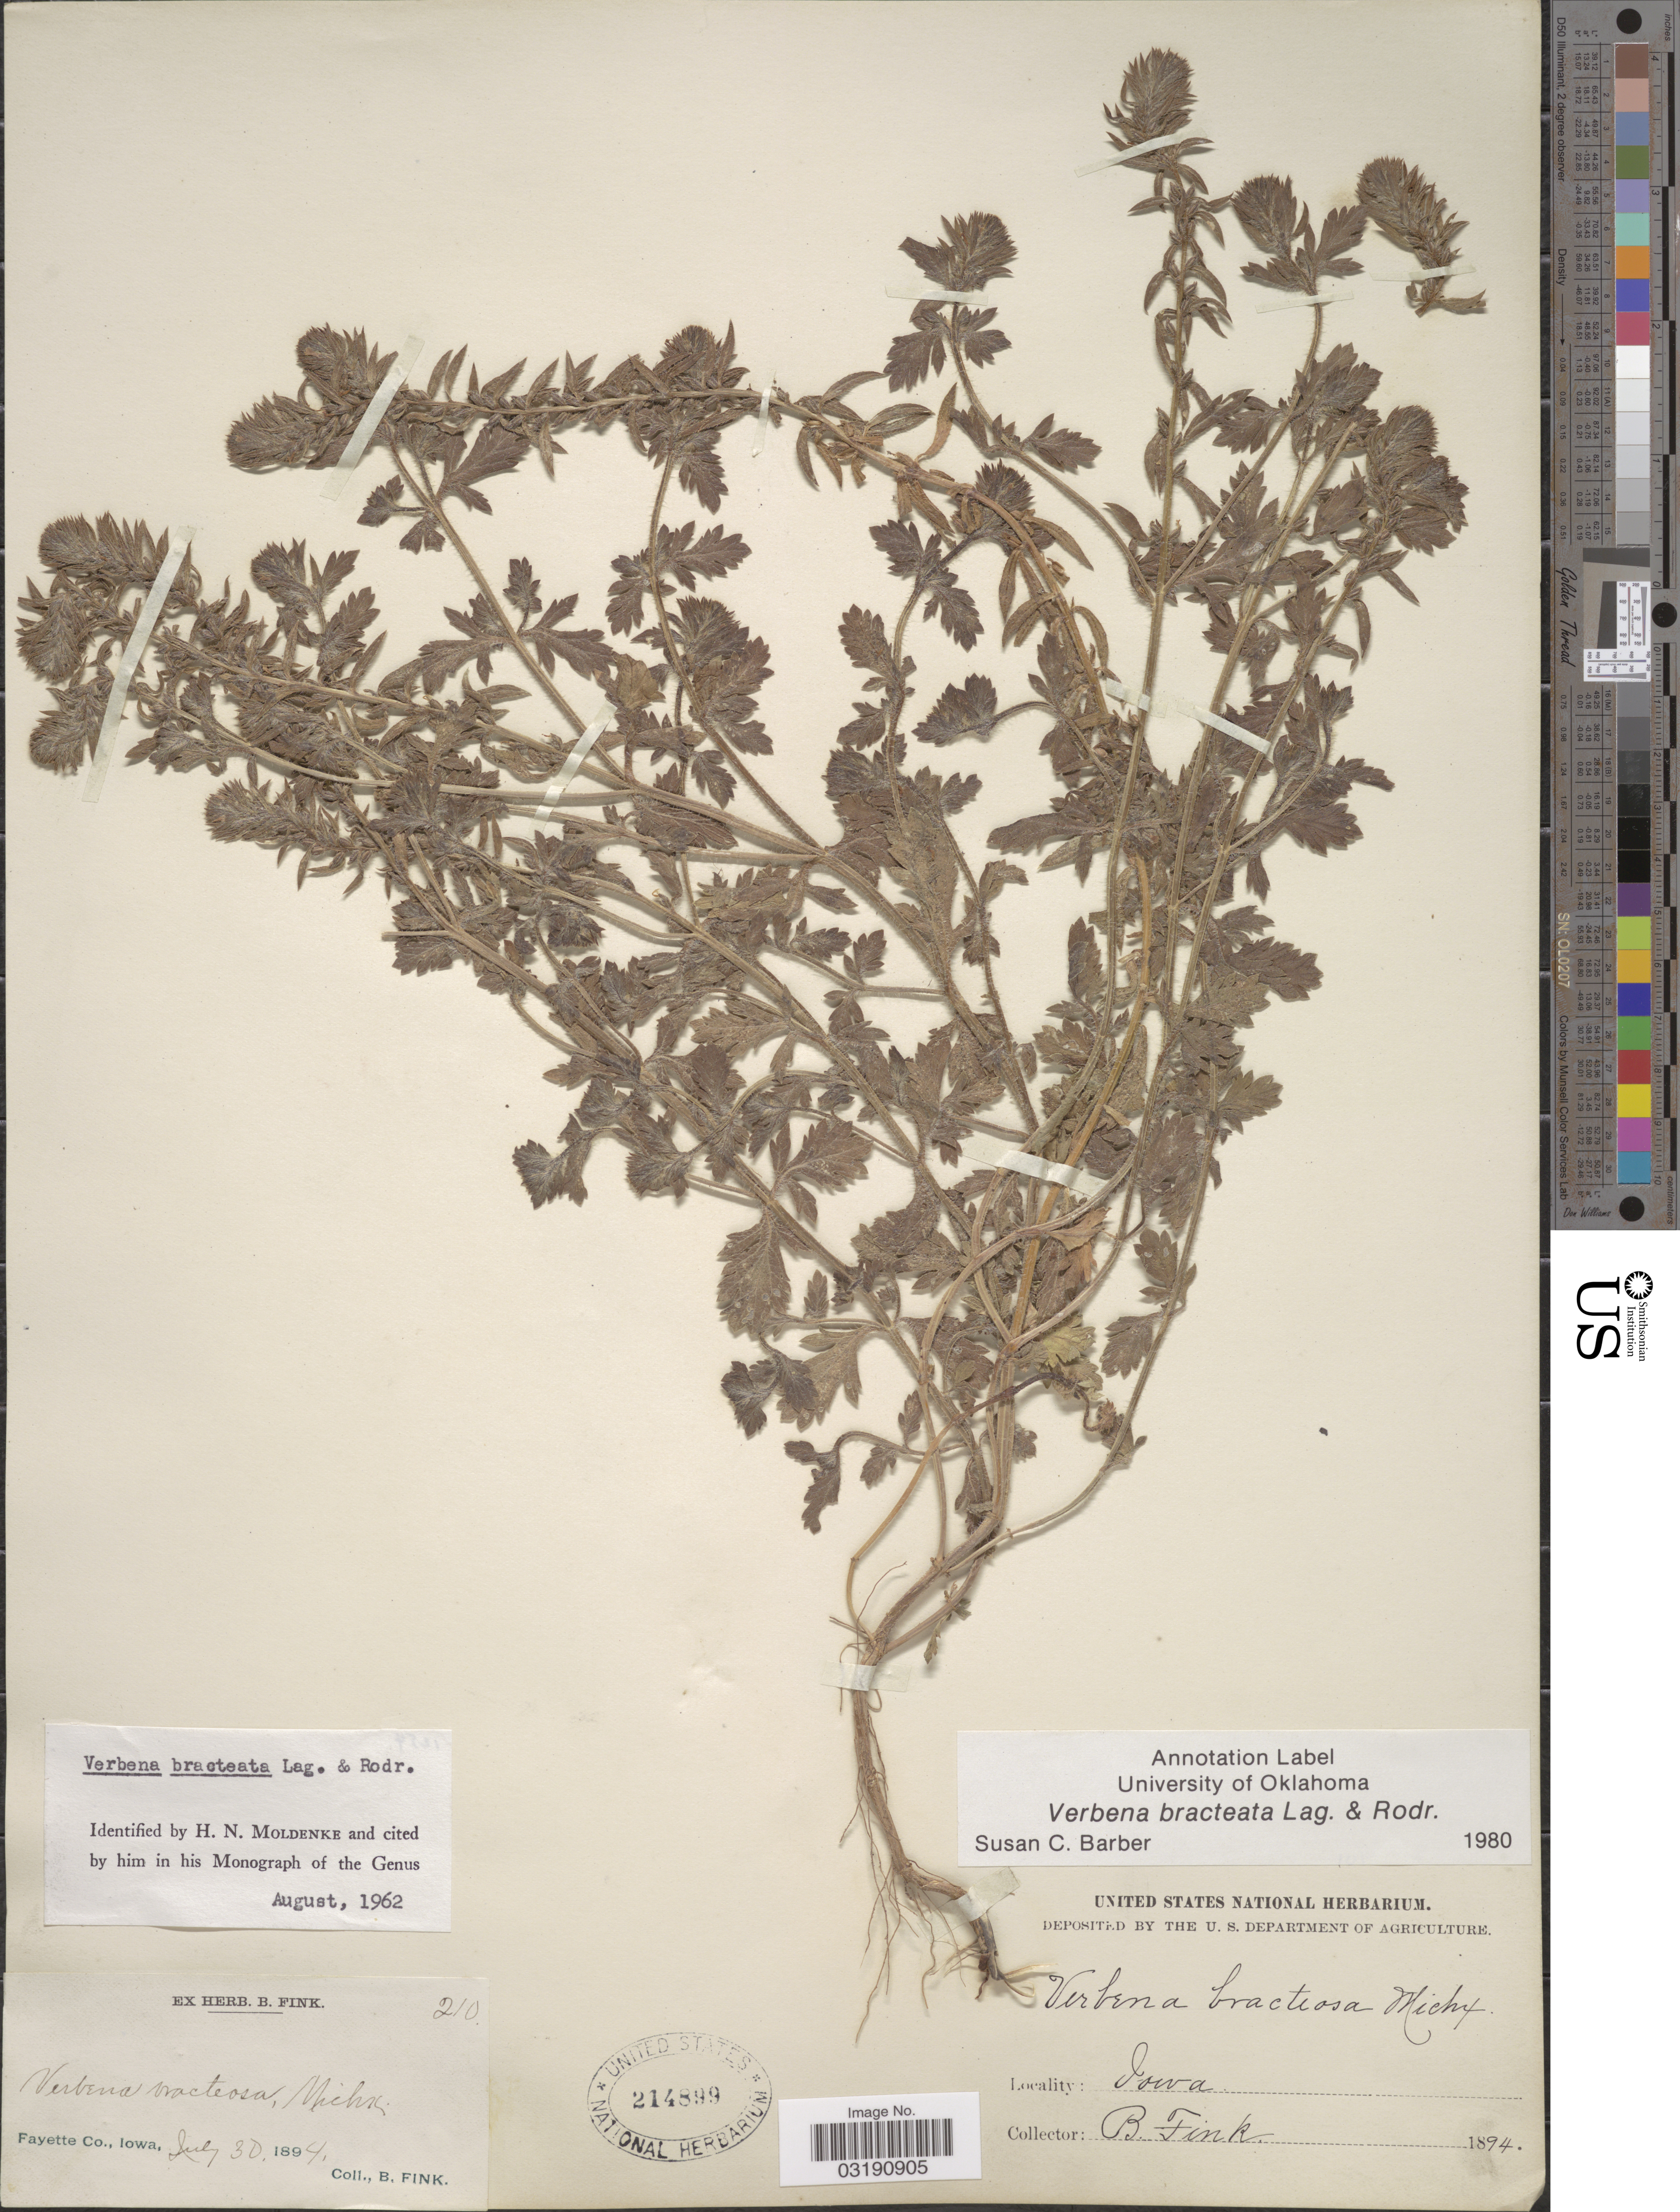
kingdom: Plantae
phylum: Tracheophyta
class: Magnoliopsida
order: Lamiales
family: Verbenaceae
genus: Verbena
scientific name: Verbena bracteata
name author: Cav. ex Lag. & Rodr.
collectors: B. Fink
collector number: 210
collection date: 1894-07-30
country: United States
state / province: Iowa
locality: Fayette Co.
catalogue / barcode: US 214899